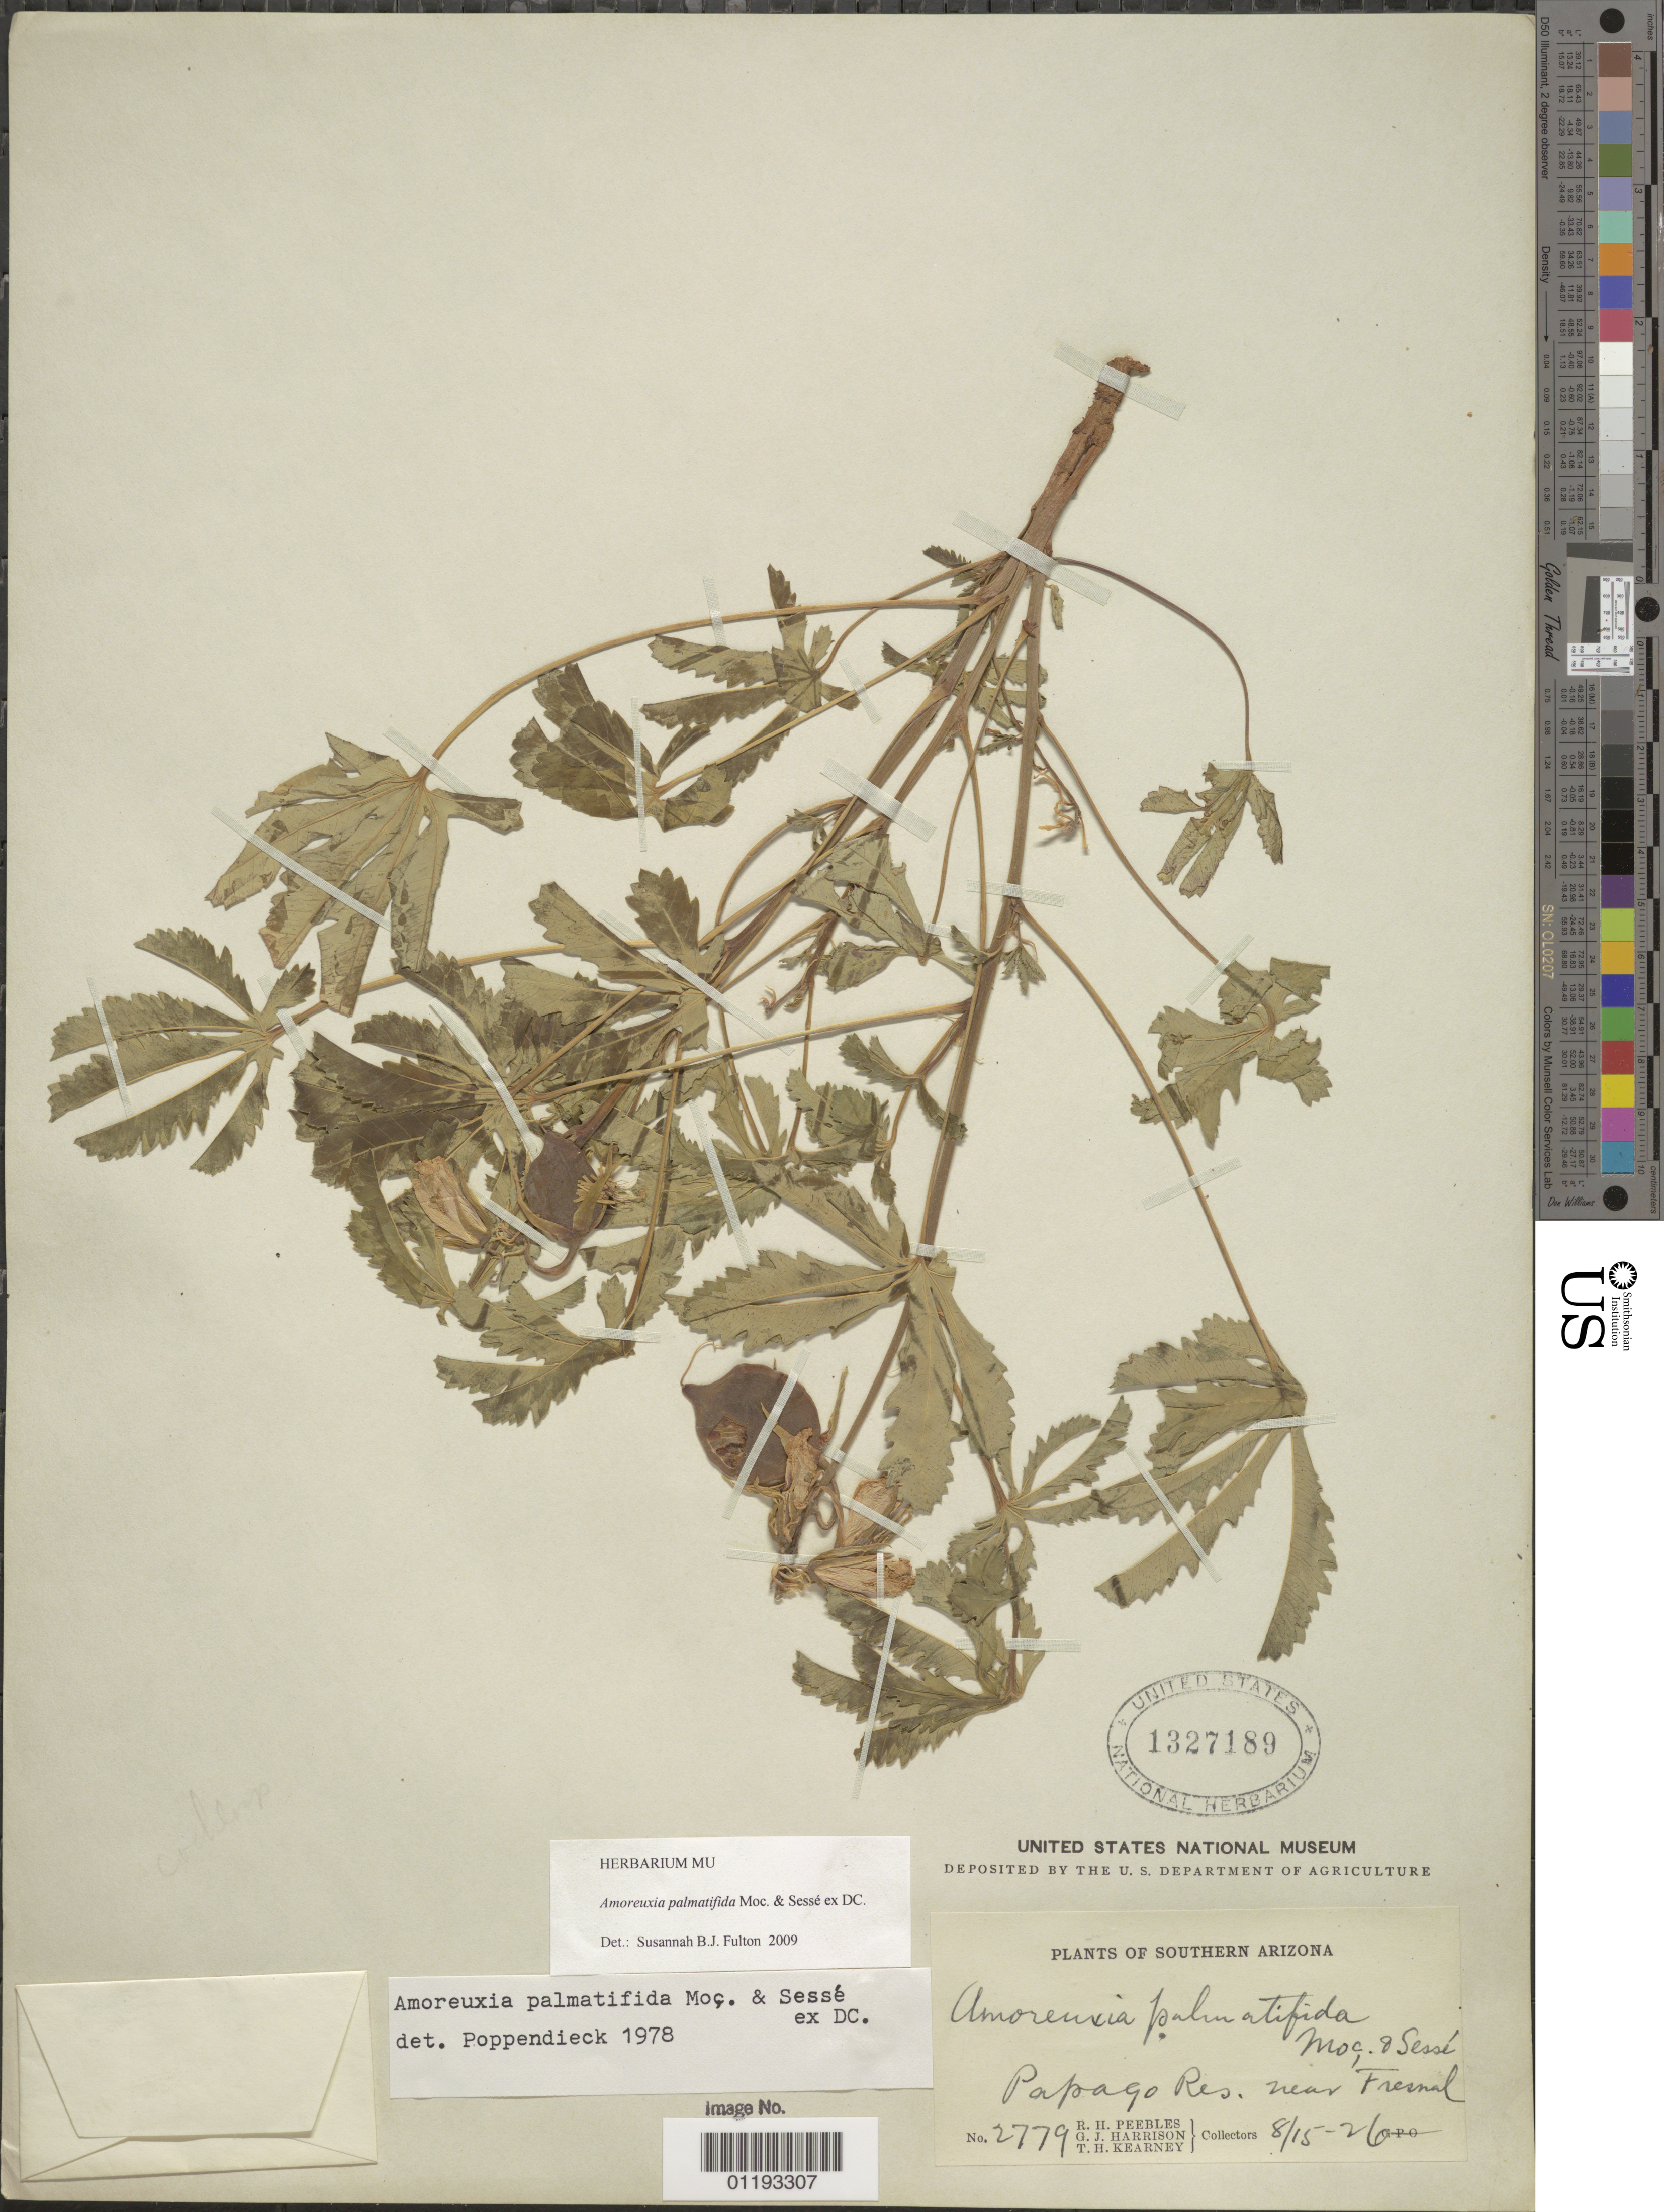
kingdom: Plantae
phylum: Tracheophyta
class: Magnoliopsida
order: Malvales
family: Cochlospermaceae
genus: Amoreuxia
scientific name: Amoreuxia palmatifida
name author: Moc. & Sessé ex DC.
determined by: Fulton, Susannah B.J.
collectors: R. H. Peebles, G. J. Harrison & T. H. Kearney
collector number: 27779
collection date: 1926-08-15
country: United States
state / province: Arizona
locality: Papago Res. near Fresnal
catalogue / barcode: US 1327189